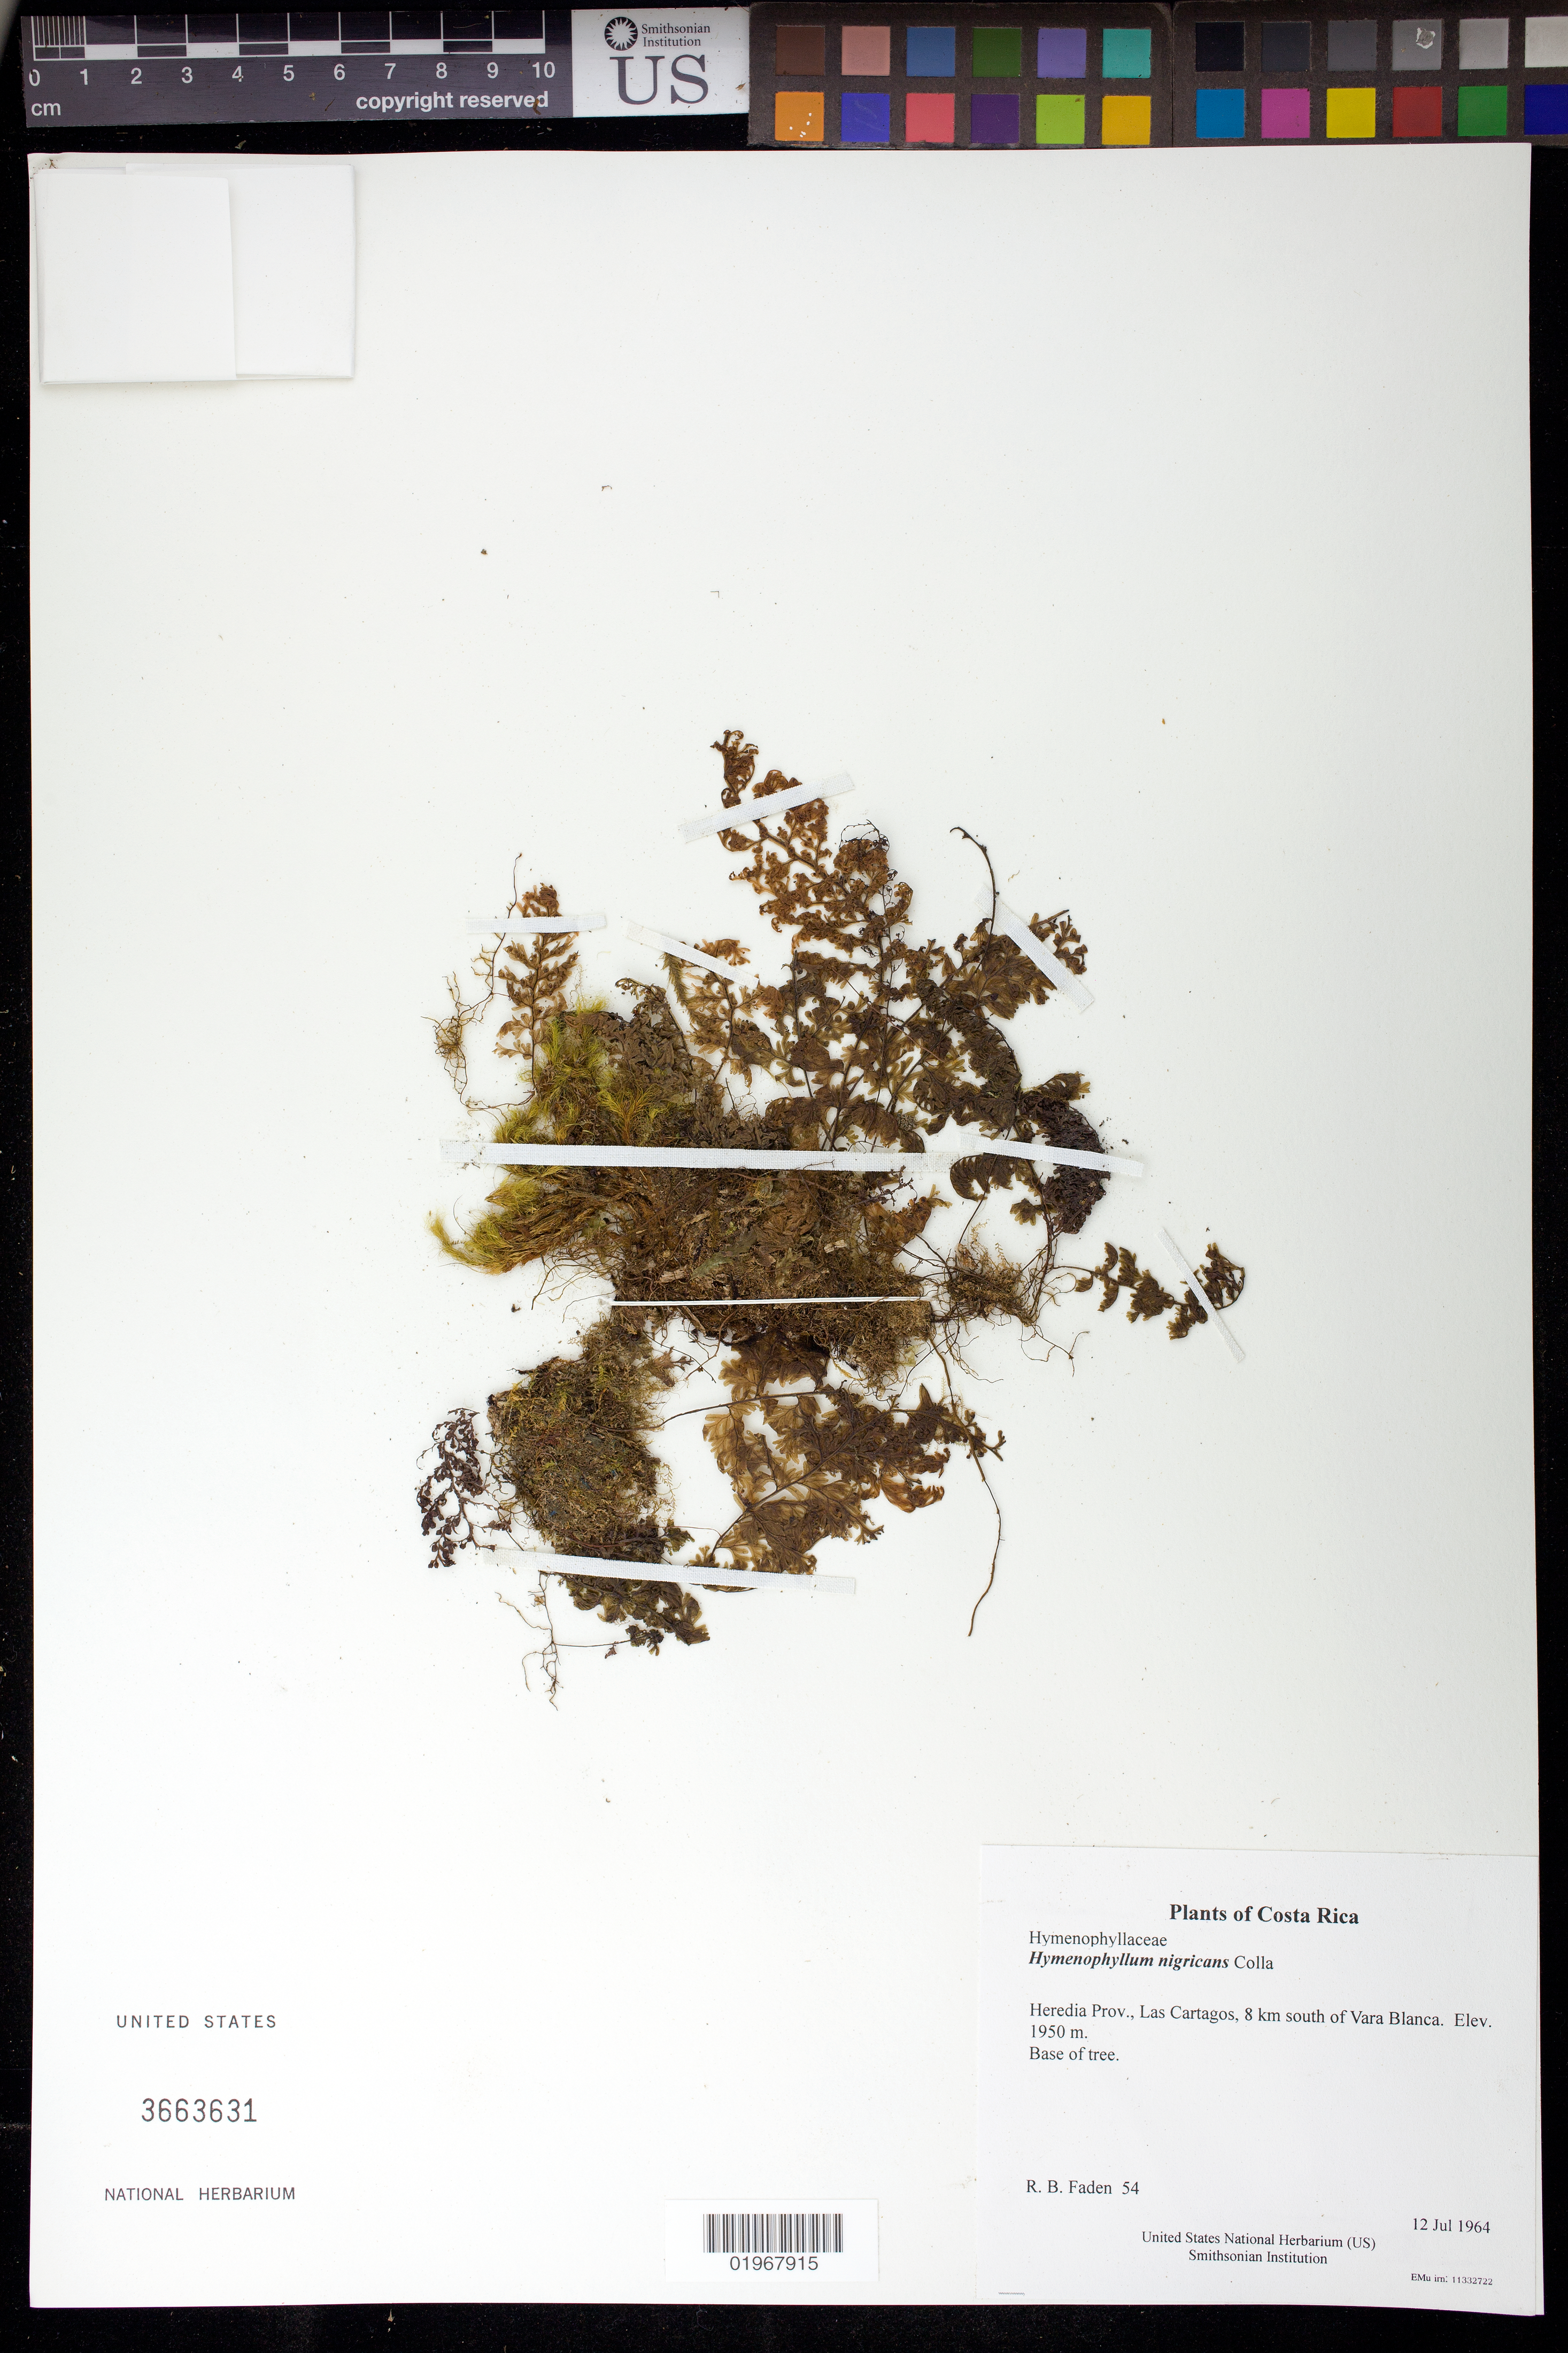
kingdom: Plantae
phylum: Tracheophyta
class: Polypodiopsida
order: Hymenophyllales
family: Hymenophyllaceae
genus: Hymenophyllum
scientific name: Hymenophyllum sp.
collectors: R. B. Faden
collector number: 54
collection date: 1964-07-12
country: Costa Rica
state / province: Heredia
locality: Las Cartagos, 8 km south of Vara Blanca.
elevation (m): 1950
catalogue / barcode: US 3663631